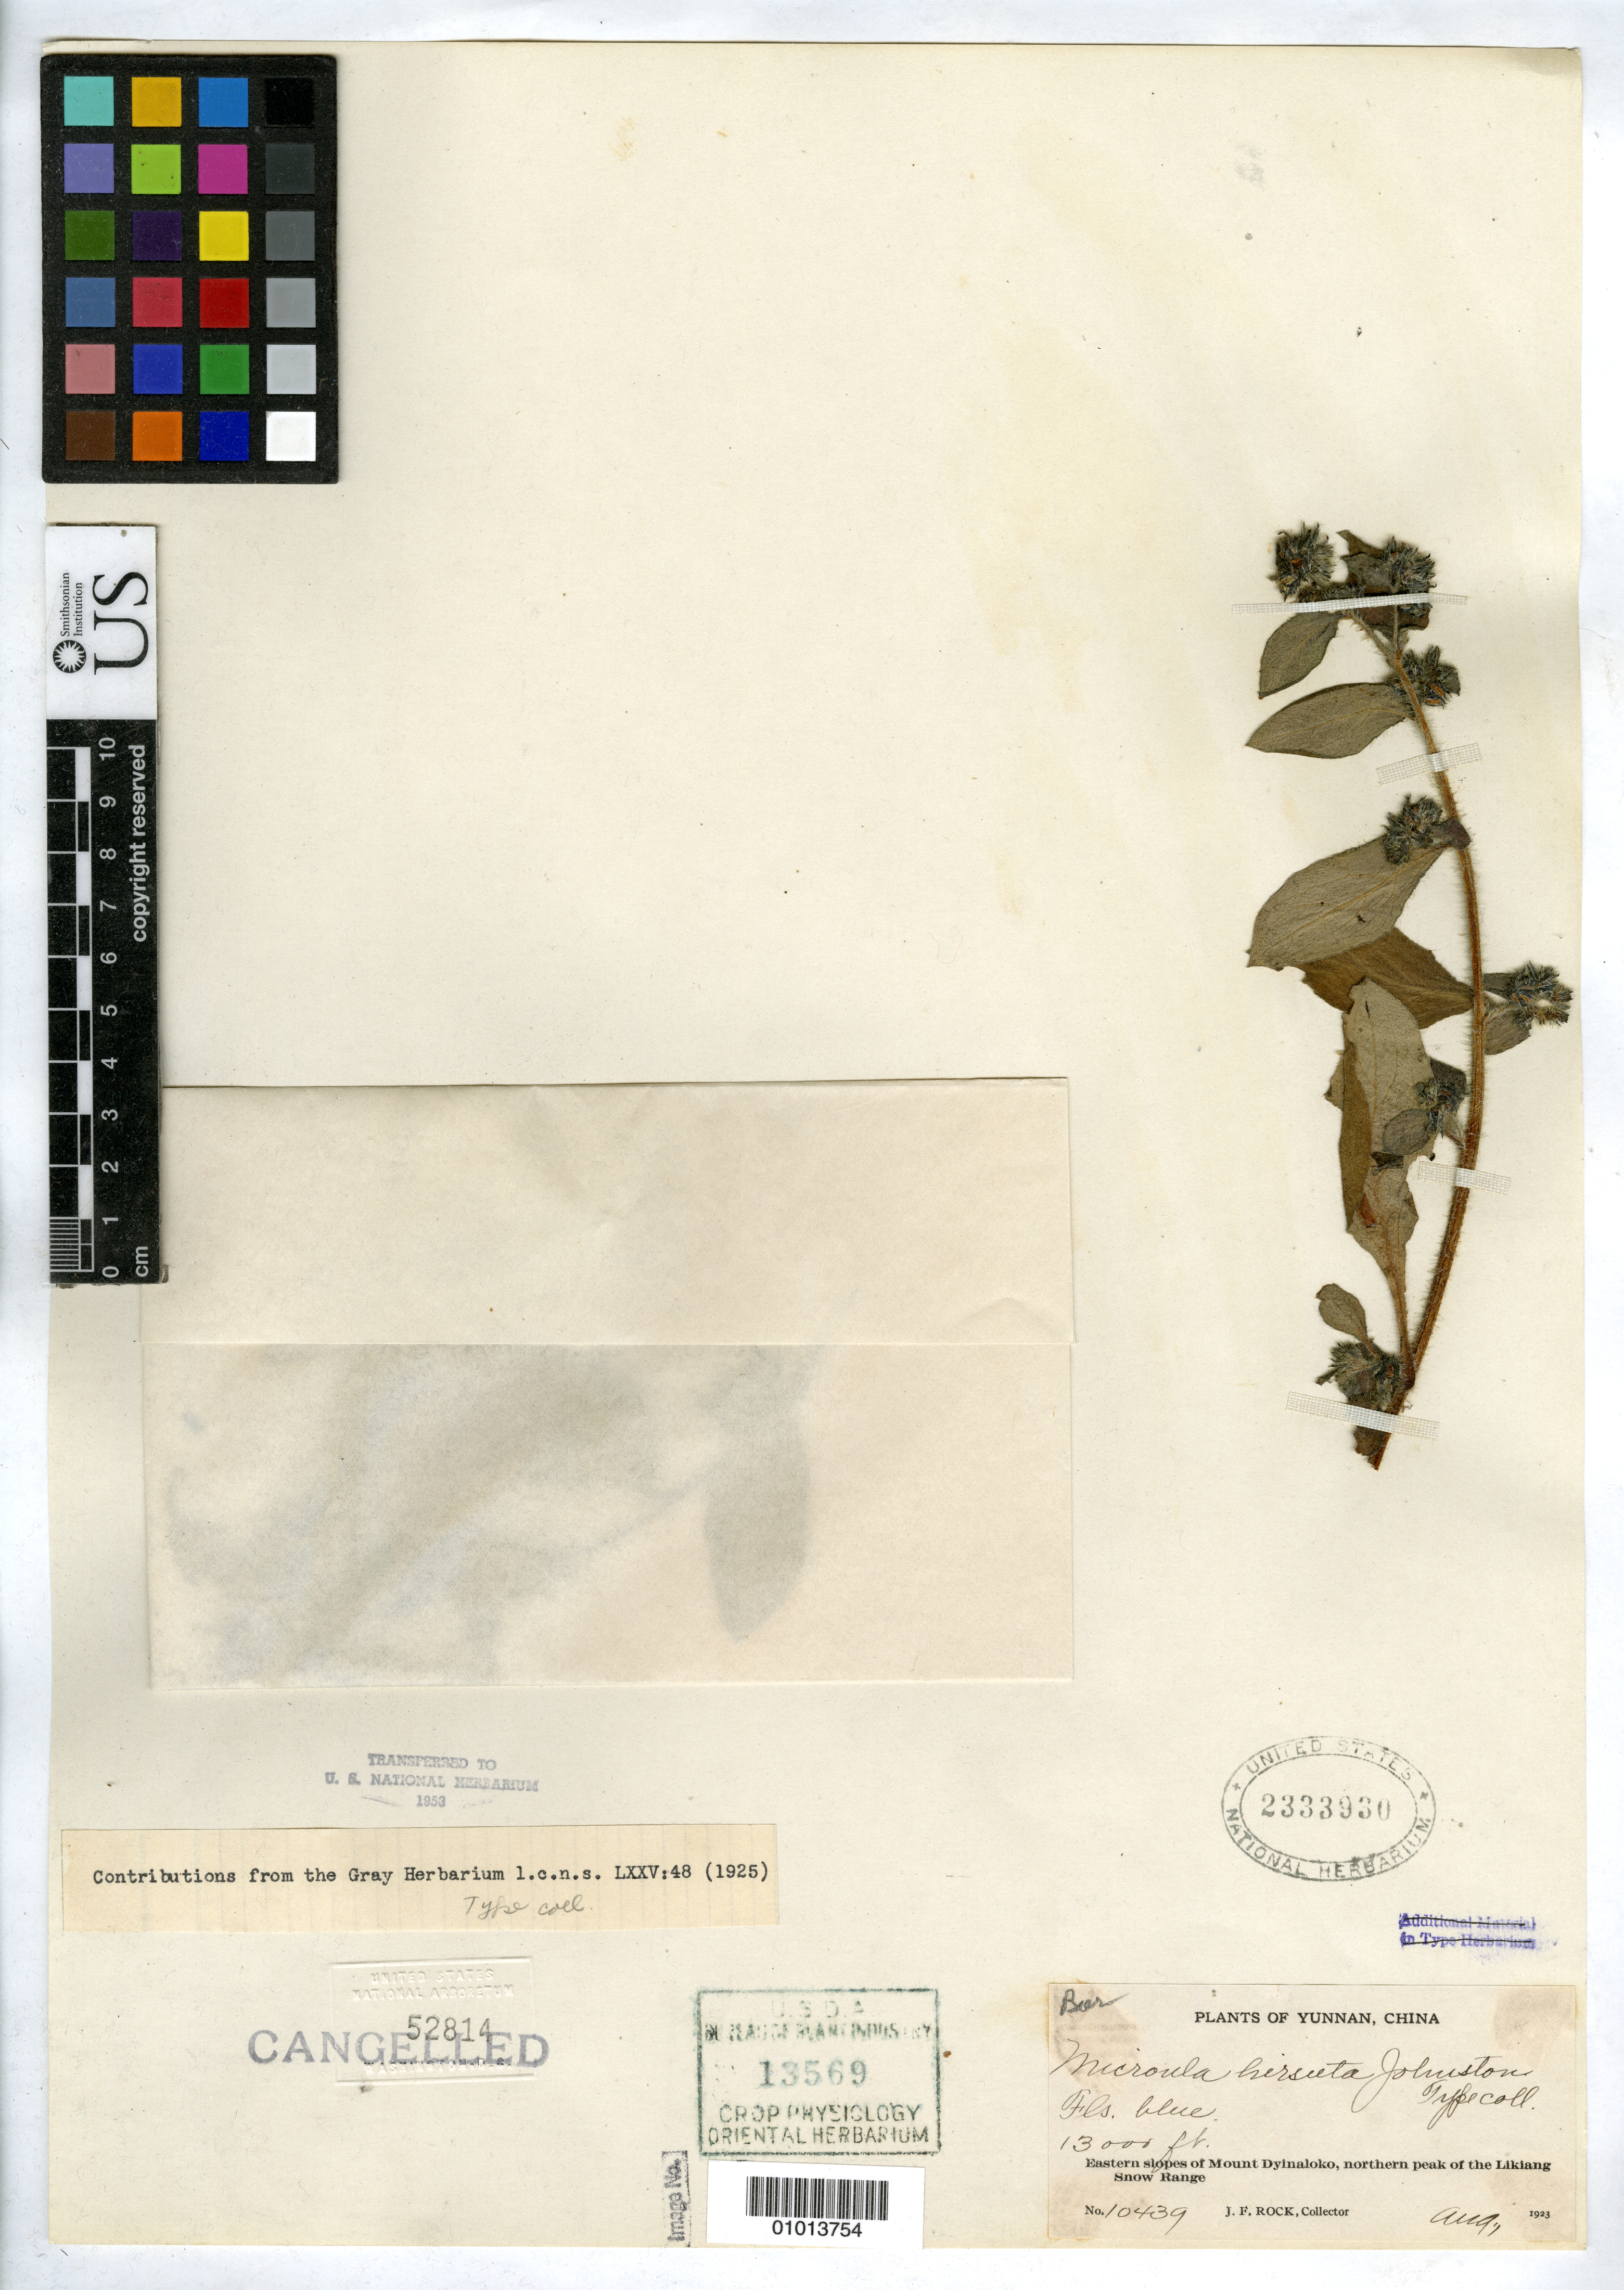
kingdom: Plantae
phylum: Tracheophyta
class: Magnoliopsida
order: Boraginales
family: Boraginaceae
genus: Microula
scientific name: Microula hirsuta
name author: I.M. Johnst.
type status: Isotype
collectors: J. F. Rock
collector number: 10439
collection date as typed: Aug 1923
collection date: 1923-08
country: China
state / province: Yunnan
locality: Eastern slopes of Mt. Dyinaloko, Northern peak of the Likiang Snow Range.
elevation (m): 3962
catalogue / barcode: US 2333930